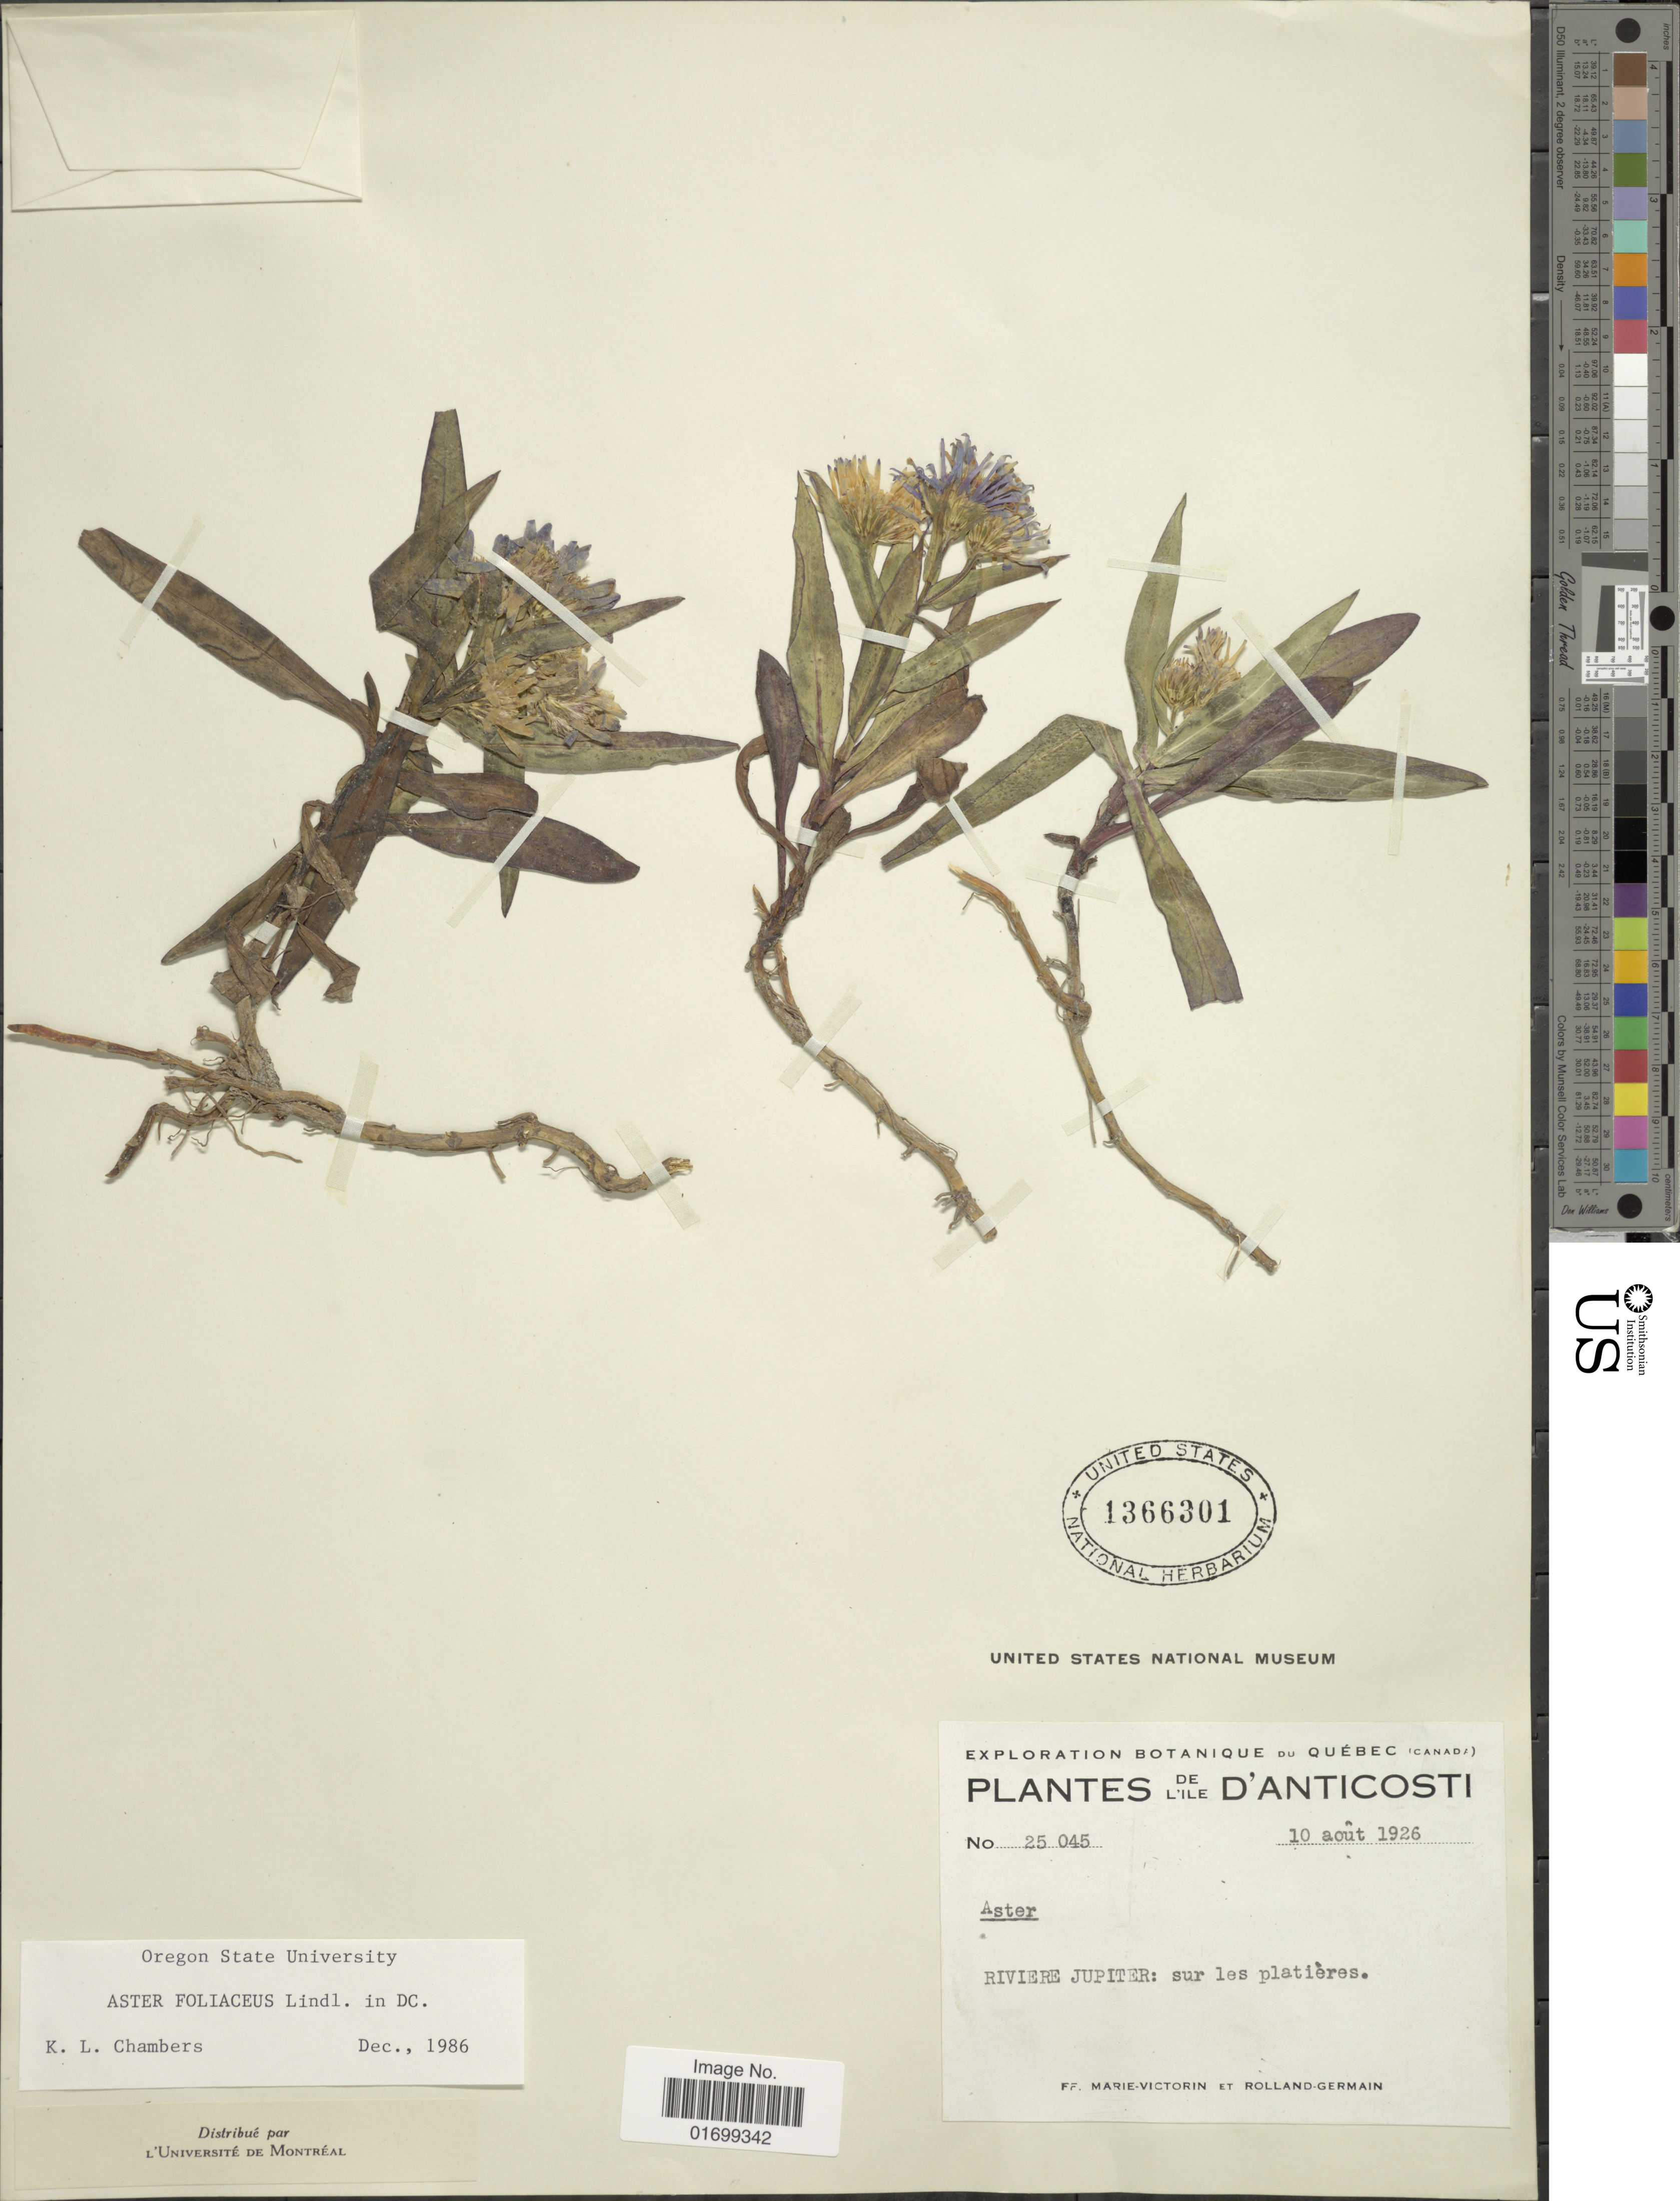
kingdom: Plantae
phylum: Tracheophyta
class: Magnoliopsida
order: Asterales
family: Asteraceae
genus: Symphyotrichum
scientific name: Symphyotrichum foliaceum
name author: (Lindl. ex DC.) G.L. Nesom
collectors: Fr. Marie-Victorin & Rolland-Germain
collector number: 25045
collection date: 1926-08-10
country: Canada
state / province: Quebec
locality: L'Ile D'Anticosti, Riviere Jupiter: sur les platières.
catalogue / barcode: US 1366301